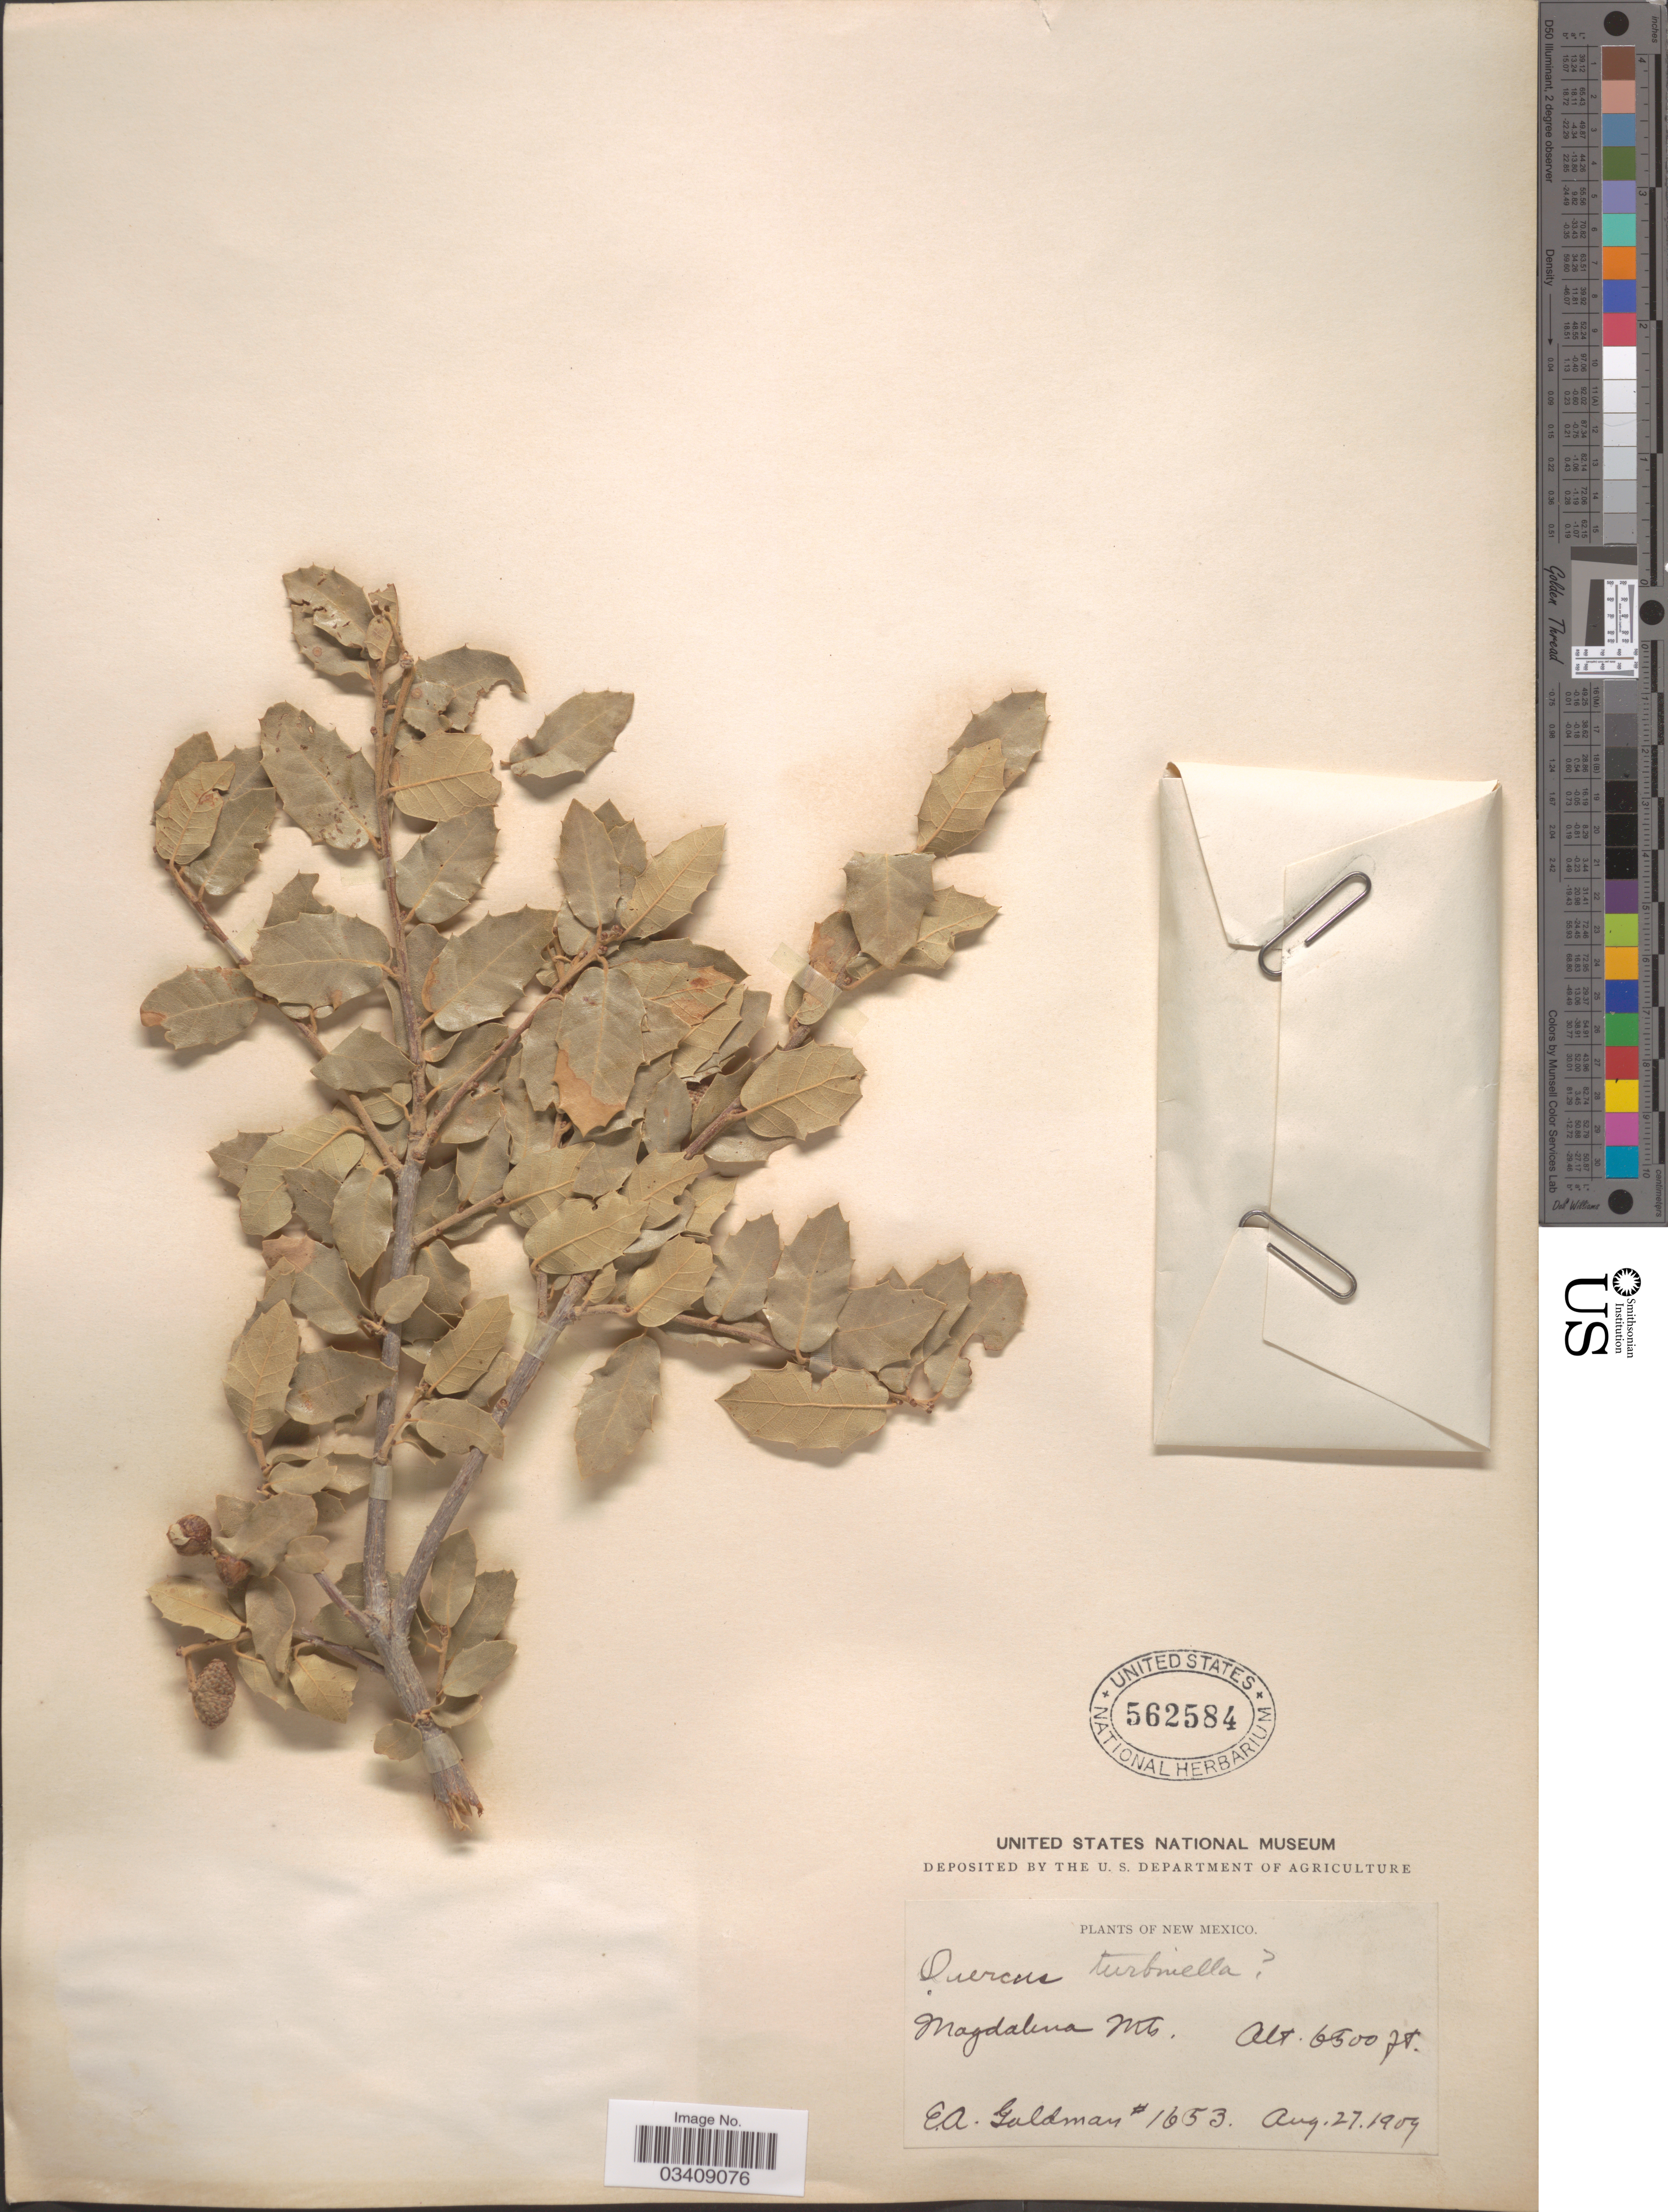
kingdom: Plantae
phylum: Tracheophyta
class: Magnoliopsida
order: Fagales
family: Fagaceae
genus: Quercus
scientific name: Quercus turbinella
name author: Greene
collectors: E. A. Goldman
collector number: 1653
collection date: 1909-08-27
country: United States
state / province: New Mexico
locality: Magdalena Mts.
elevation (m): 1981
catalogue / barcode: US 562584